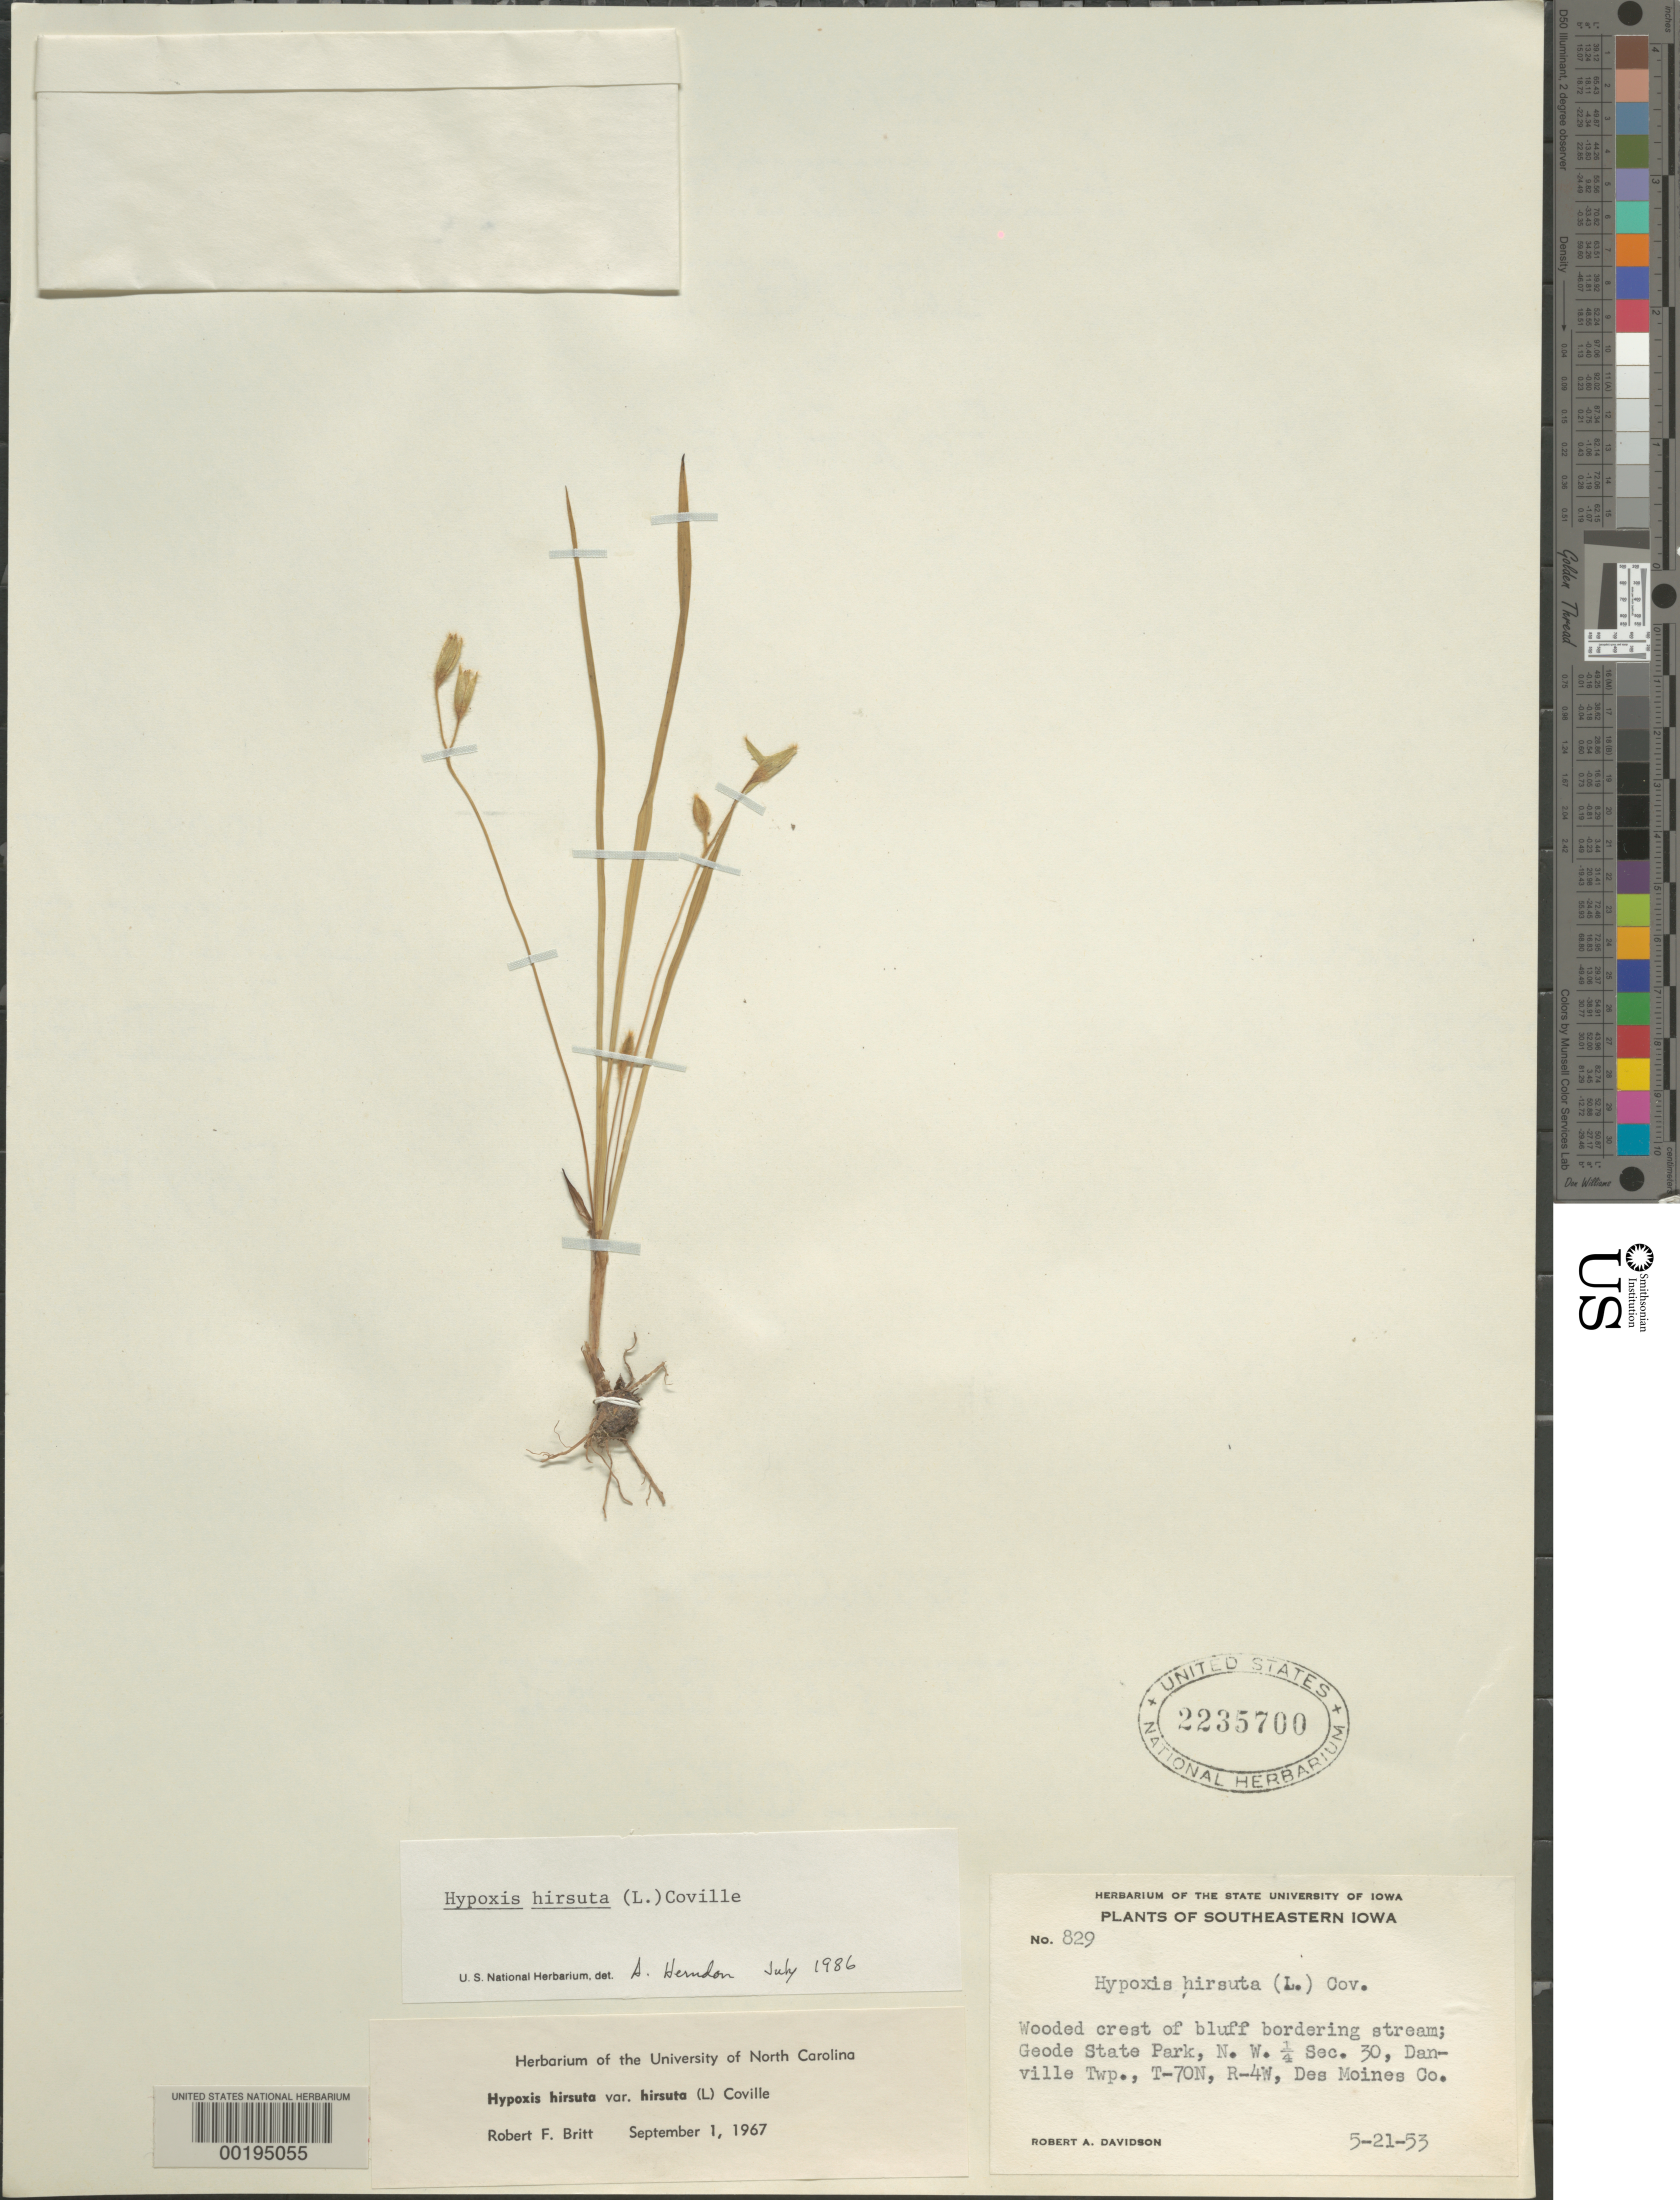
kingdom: Plantae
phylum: Tracheophyta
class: Liliopsida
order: Asparagales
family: Hypoxidaceae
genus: Hypoxis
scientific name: Hypoxis hirsuta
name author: (L.) Coville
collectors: R. A. Davidson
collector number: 829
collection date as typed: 21 May 1953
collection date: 1953-05-21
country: United States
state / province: Iowa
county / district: Des Moines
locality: Geode state park, nw 1/4 sec. 30, danville twp., t-70n, r-4w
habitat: Wooded crest of bluff bordering stream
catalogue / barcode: US 2235700